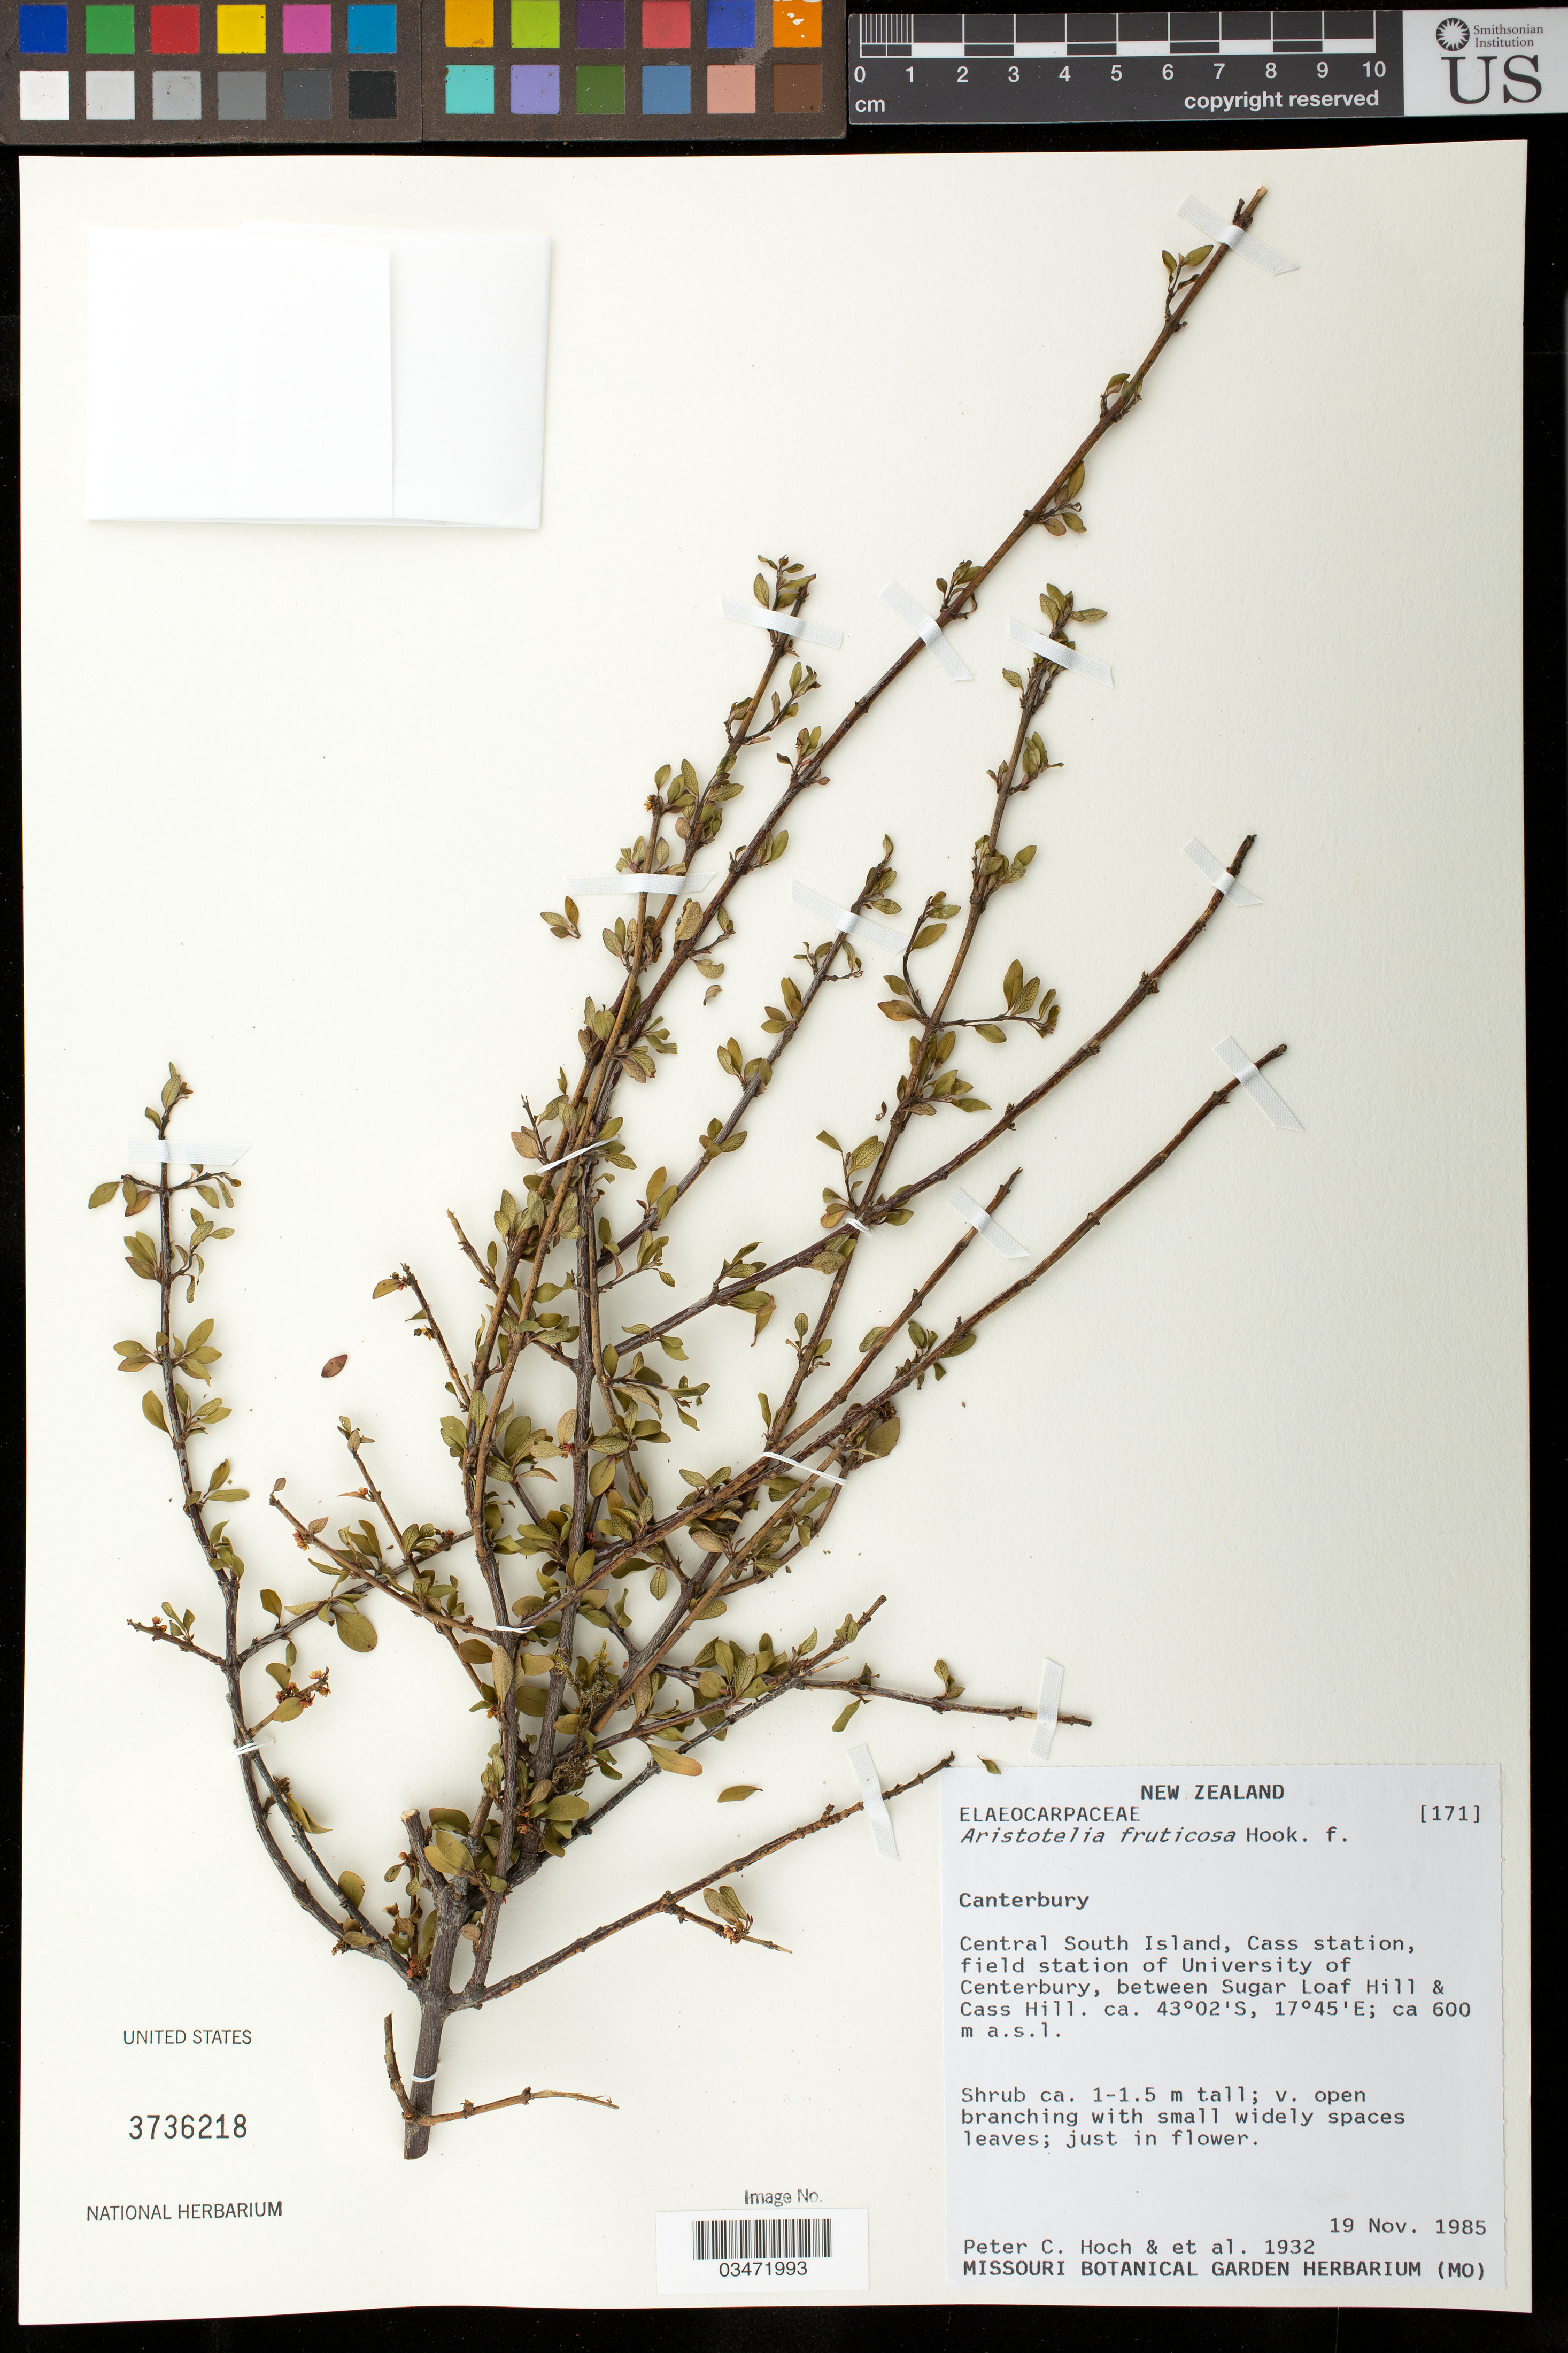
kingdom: Plantae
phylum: Tracheophyta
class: Magnoliopsida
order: Oxalidales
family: Elaeocarpaceae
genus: Aristotelia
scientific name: Aristotelia fruticosa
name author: Hook. f.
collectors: P. C. Hoch et al.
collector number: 1932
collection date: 1985-11-19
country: New Zealand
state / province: Canterbury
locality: Central South Island, Cass Station, field station of University of Canterbury, between Sugar Loaf Hill and Cass Hill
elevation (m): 600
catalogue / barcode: US 3736218